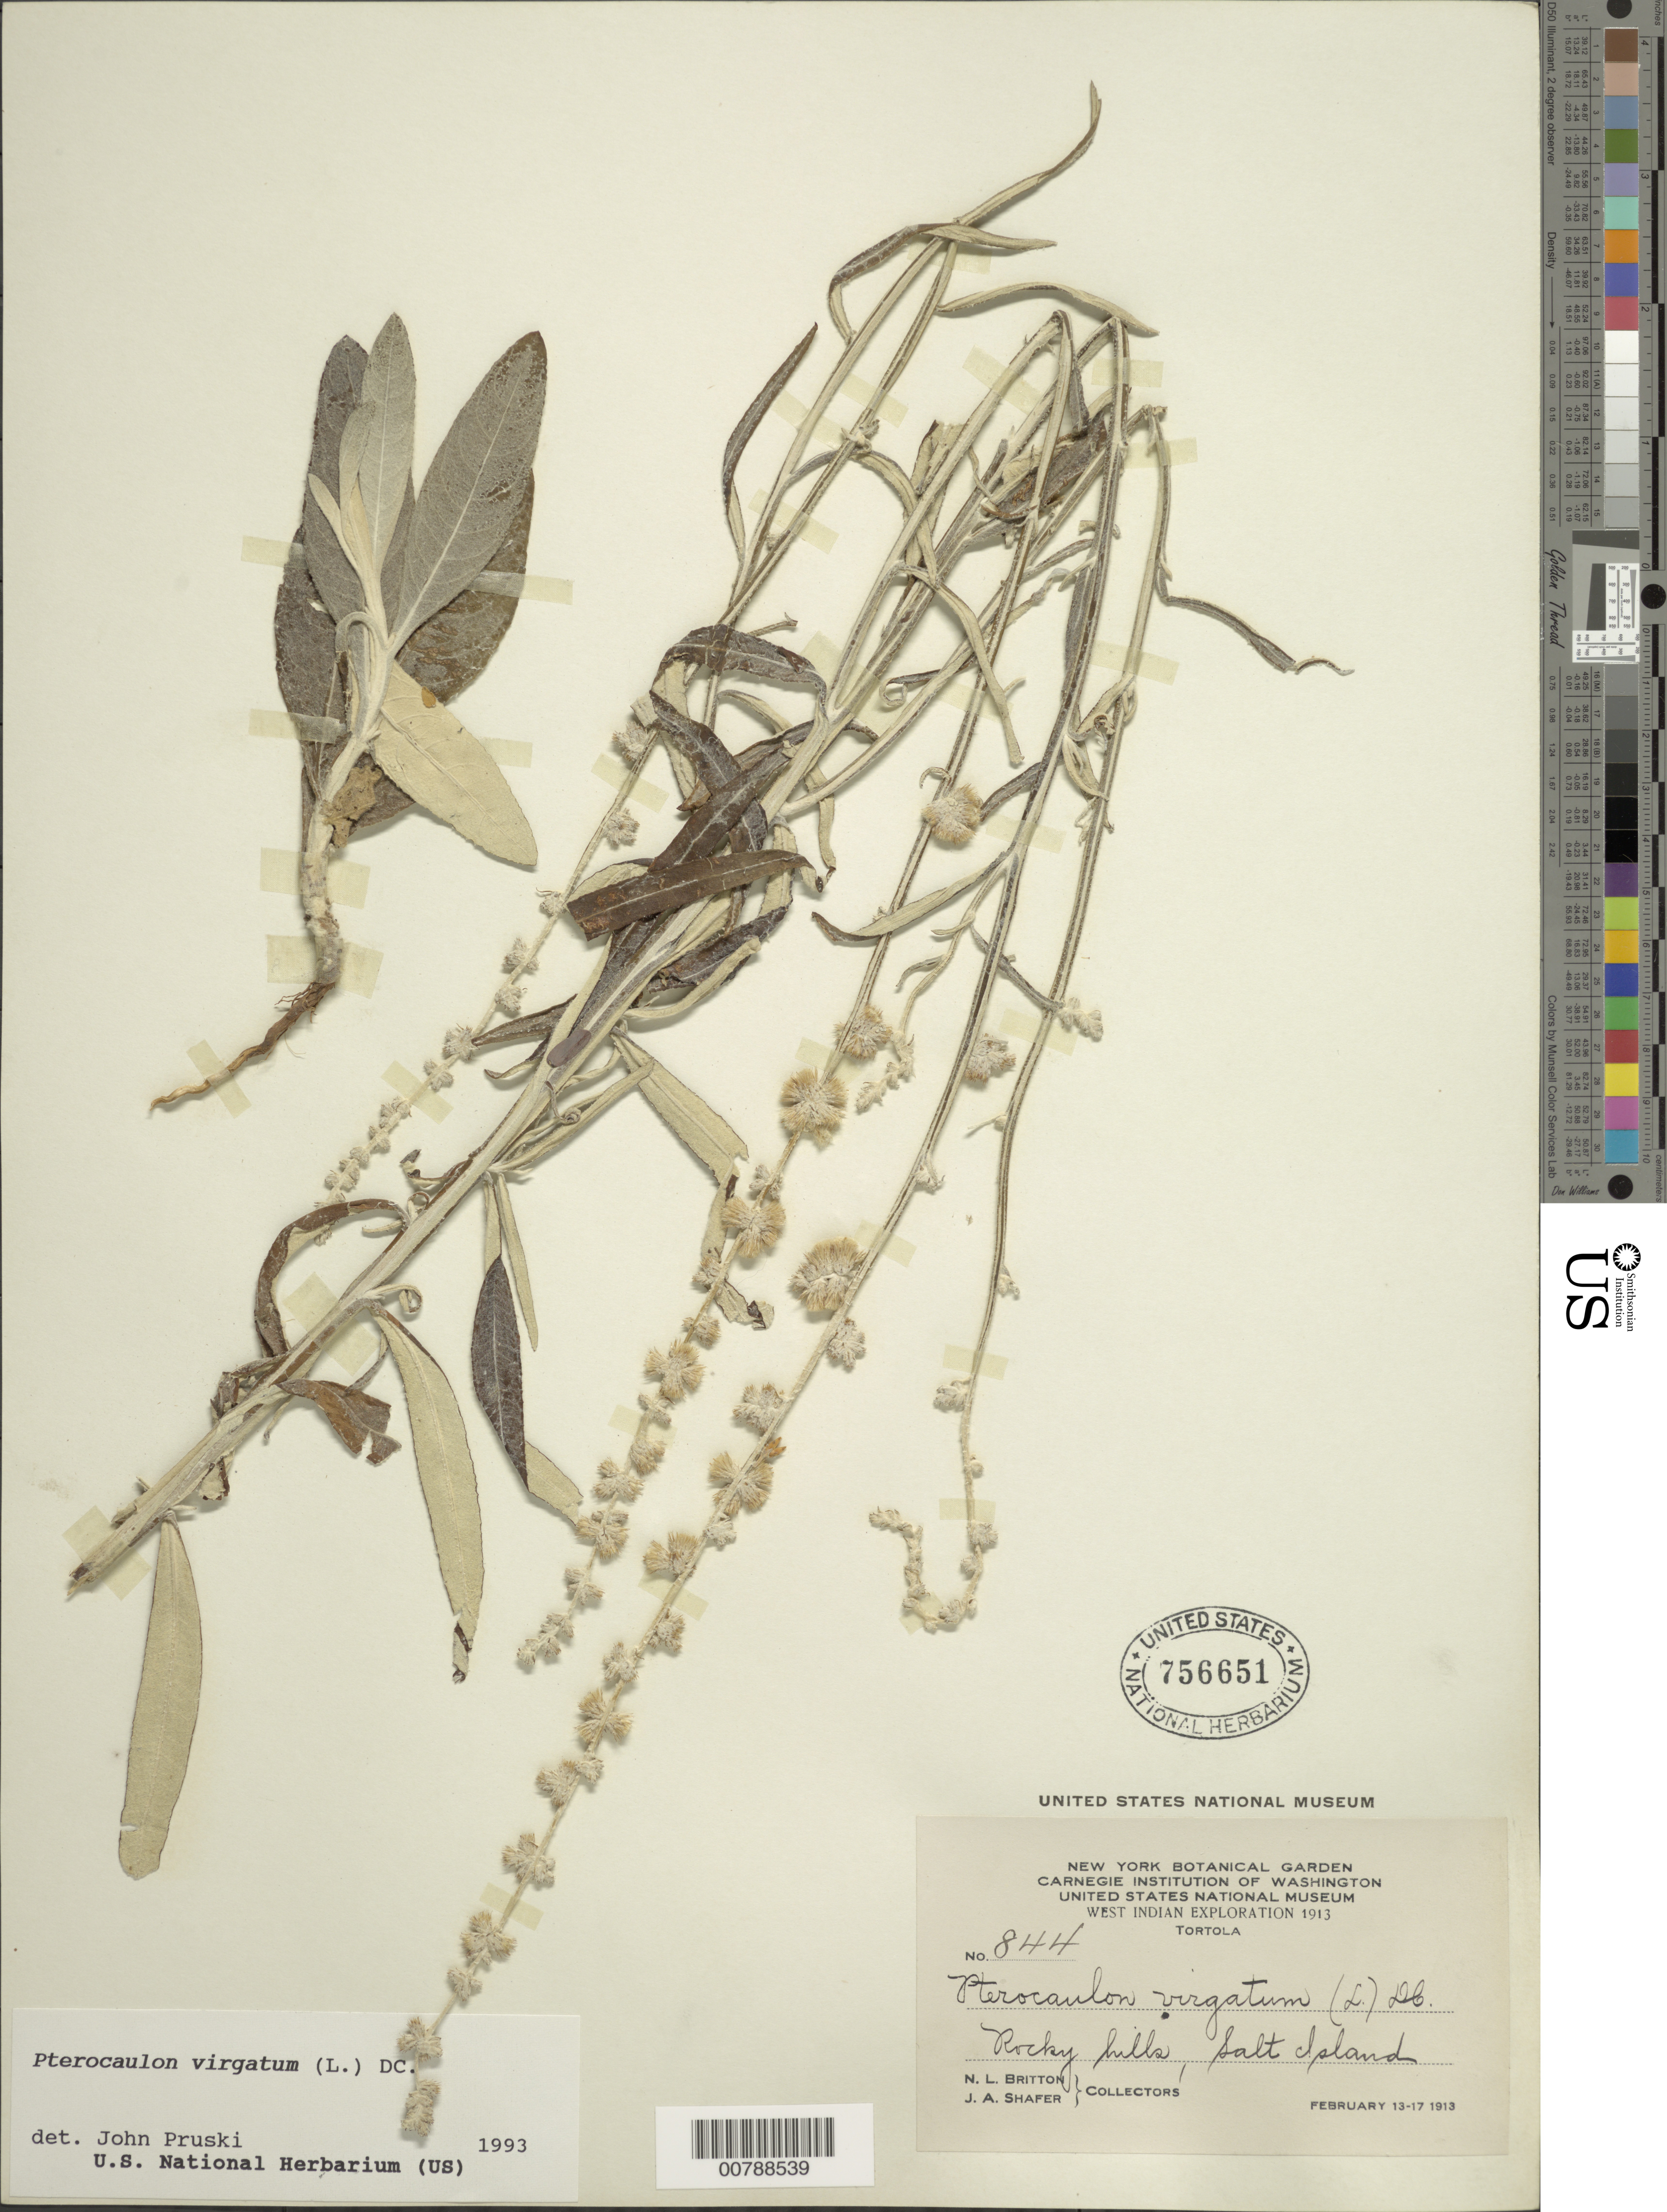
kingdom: Plantae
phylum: Tracheophyta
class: Magnoliopsida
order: Asterales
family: Asteraceae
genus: Pterocaulon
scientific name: Pterocaulon virgatum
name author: (L.) DC.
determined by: Pruski, J. F.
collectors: N. Britton & J. A. Shafer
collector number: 844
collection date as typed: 13 Feb 1913 to 17 Feb 1913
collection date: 1913-02-13/1913-02-17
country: British Virgin Islands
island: Tortola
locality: Rocky hills, Salt Island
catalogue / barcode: US 756651